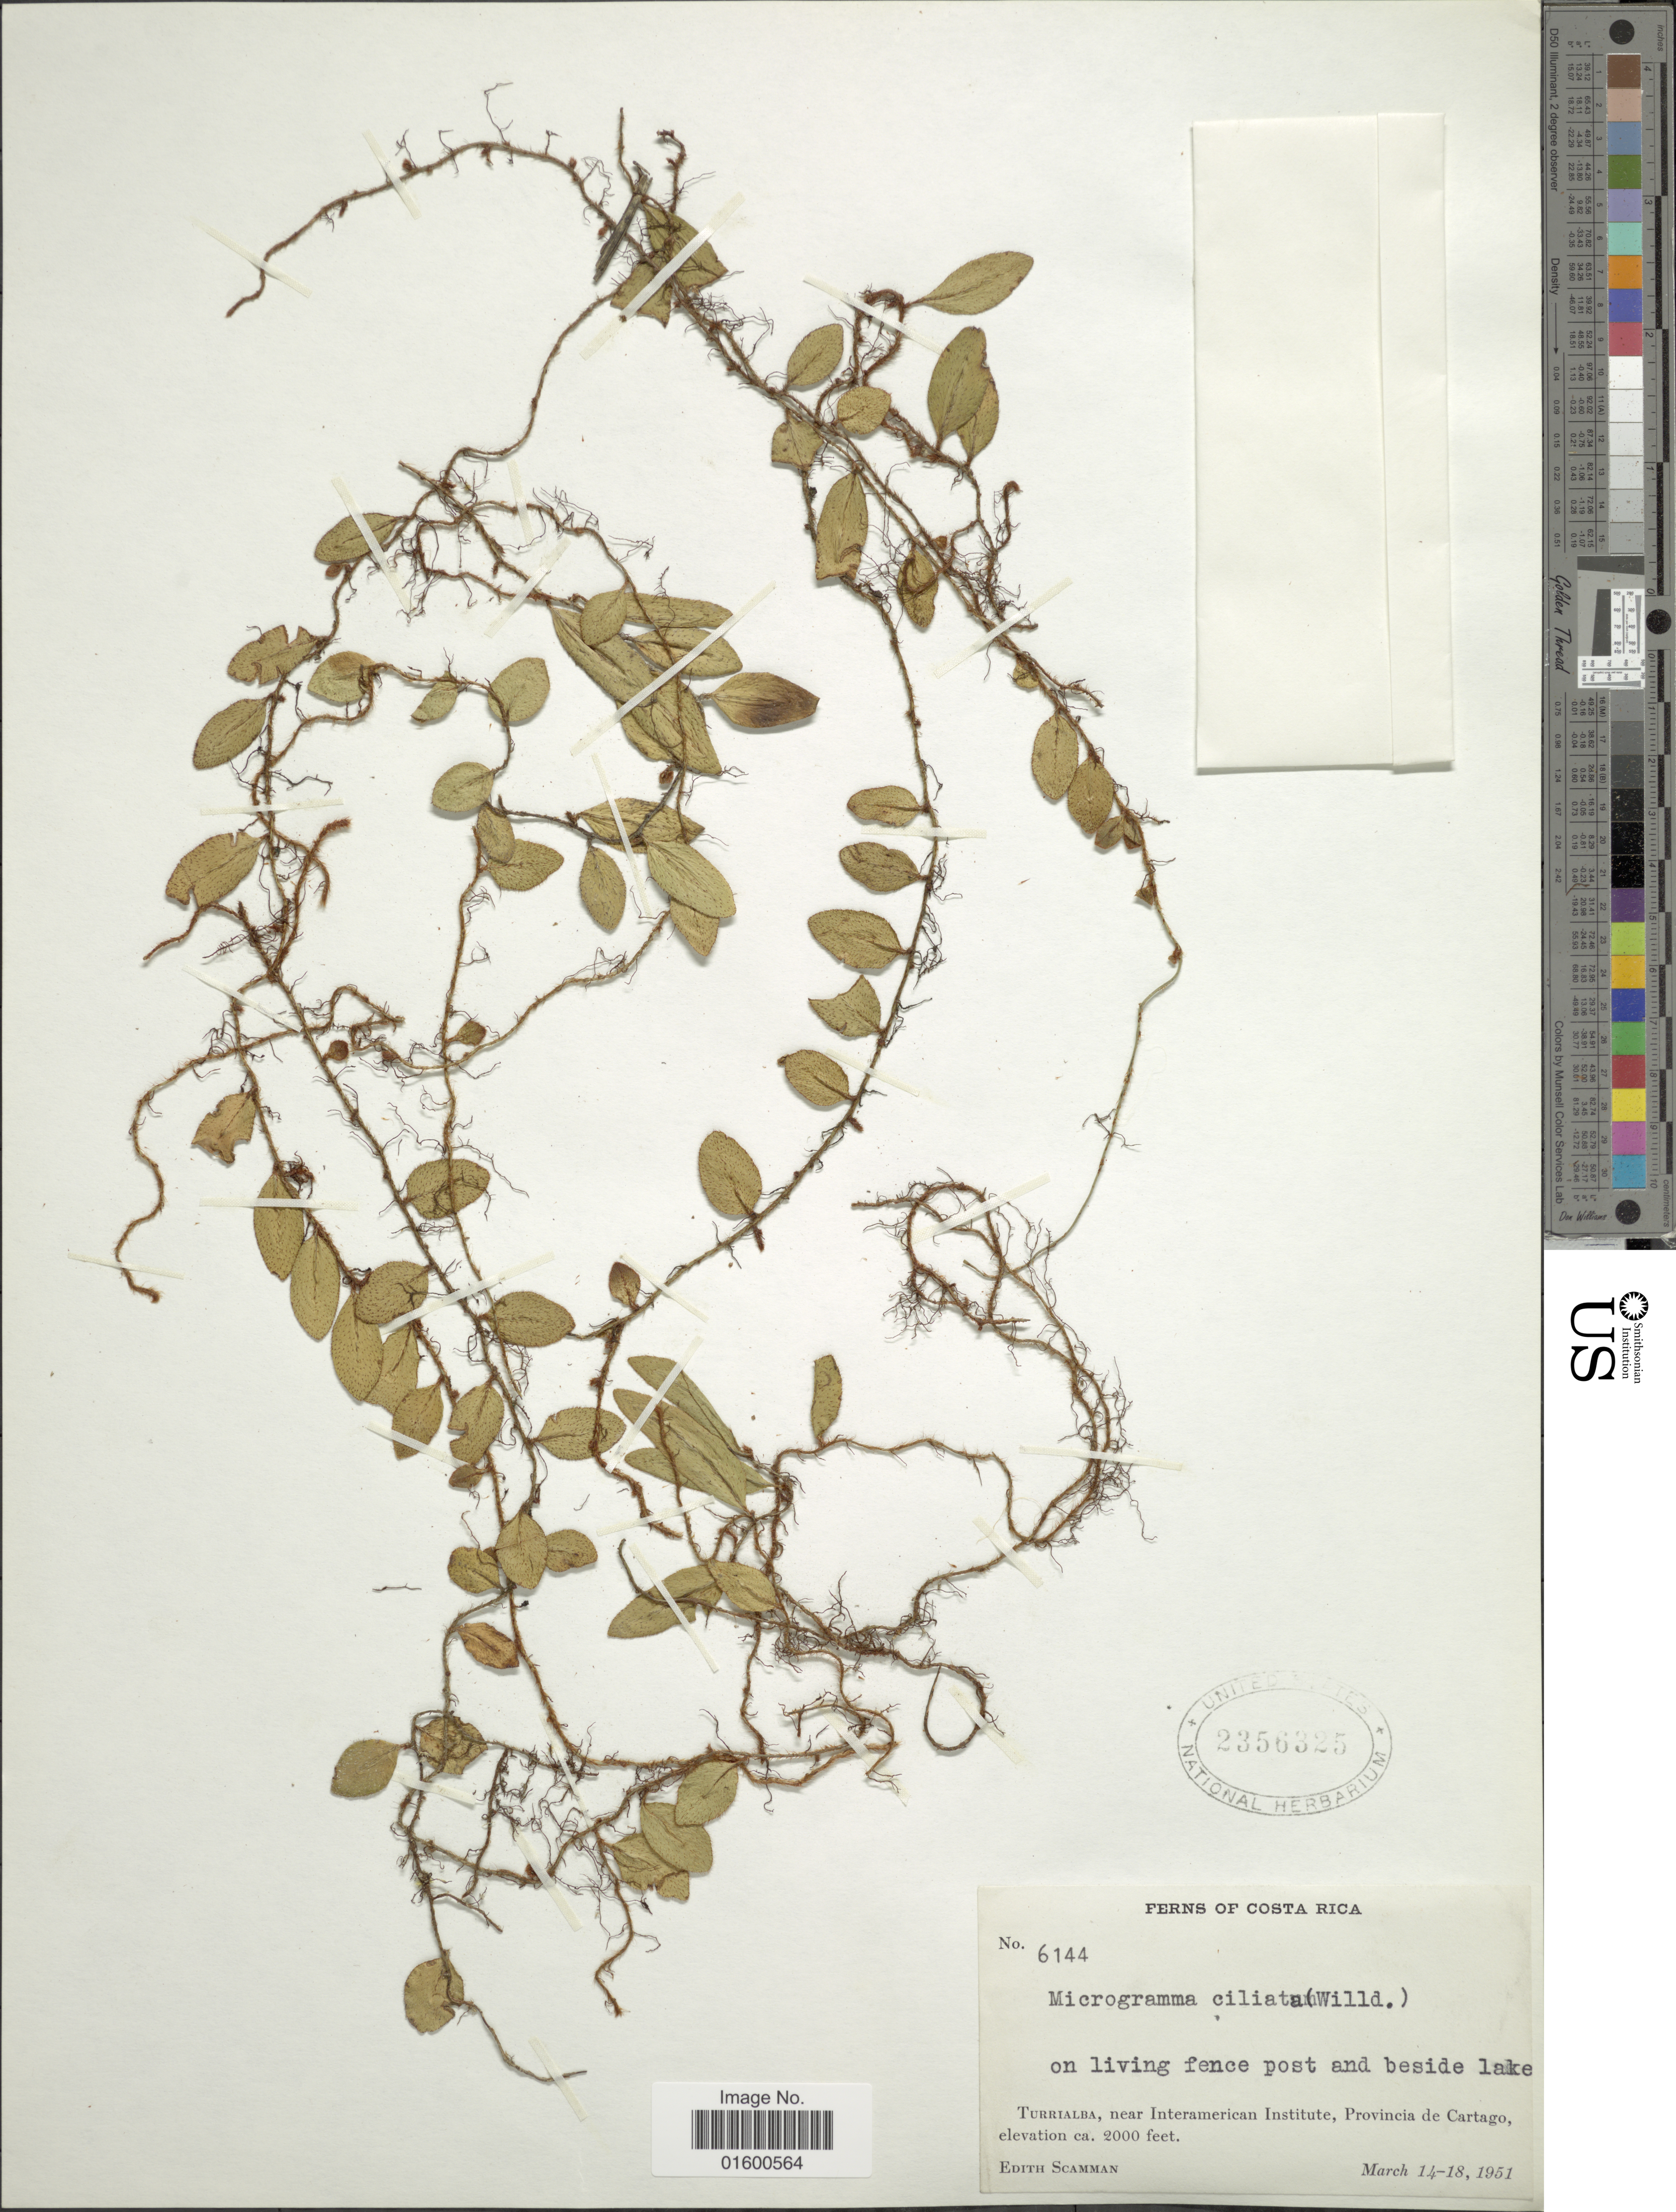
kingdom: Plantae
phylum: Tracheophyta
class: Polypodiopsida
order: Polypodiales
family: Polypodiaceae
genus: Microgramma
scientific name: Microgramma reptans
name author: (Cav.) A.R. Sm.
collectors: E. Scamman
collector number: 614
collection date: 1951-03-14/1951-03-18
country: Costa Rica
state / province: Cartago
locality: Turrialba, near Interamerican Institute, Provincia de Cartago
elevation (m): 610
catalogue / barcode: US 2356325